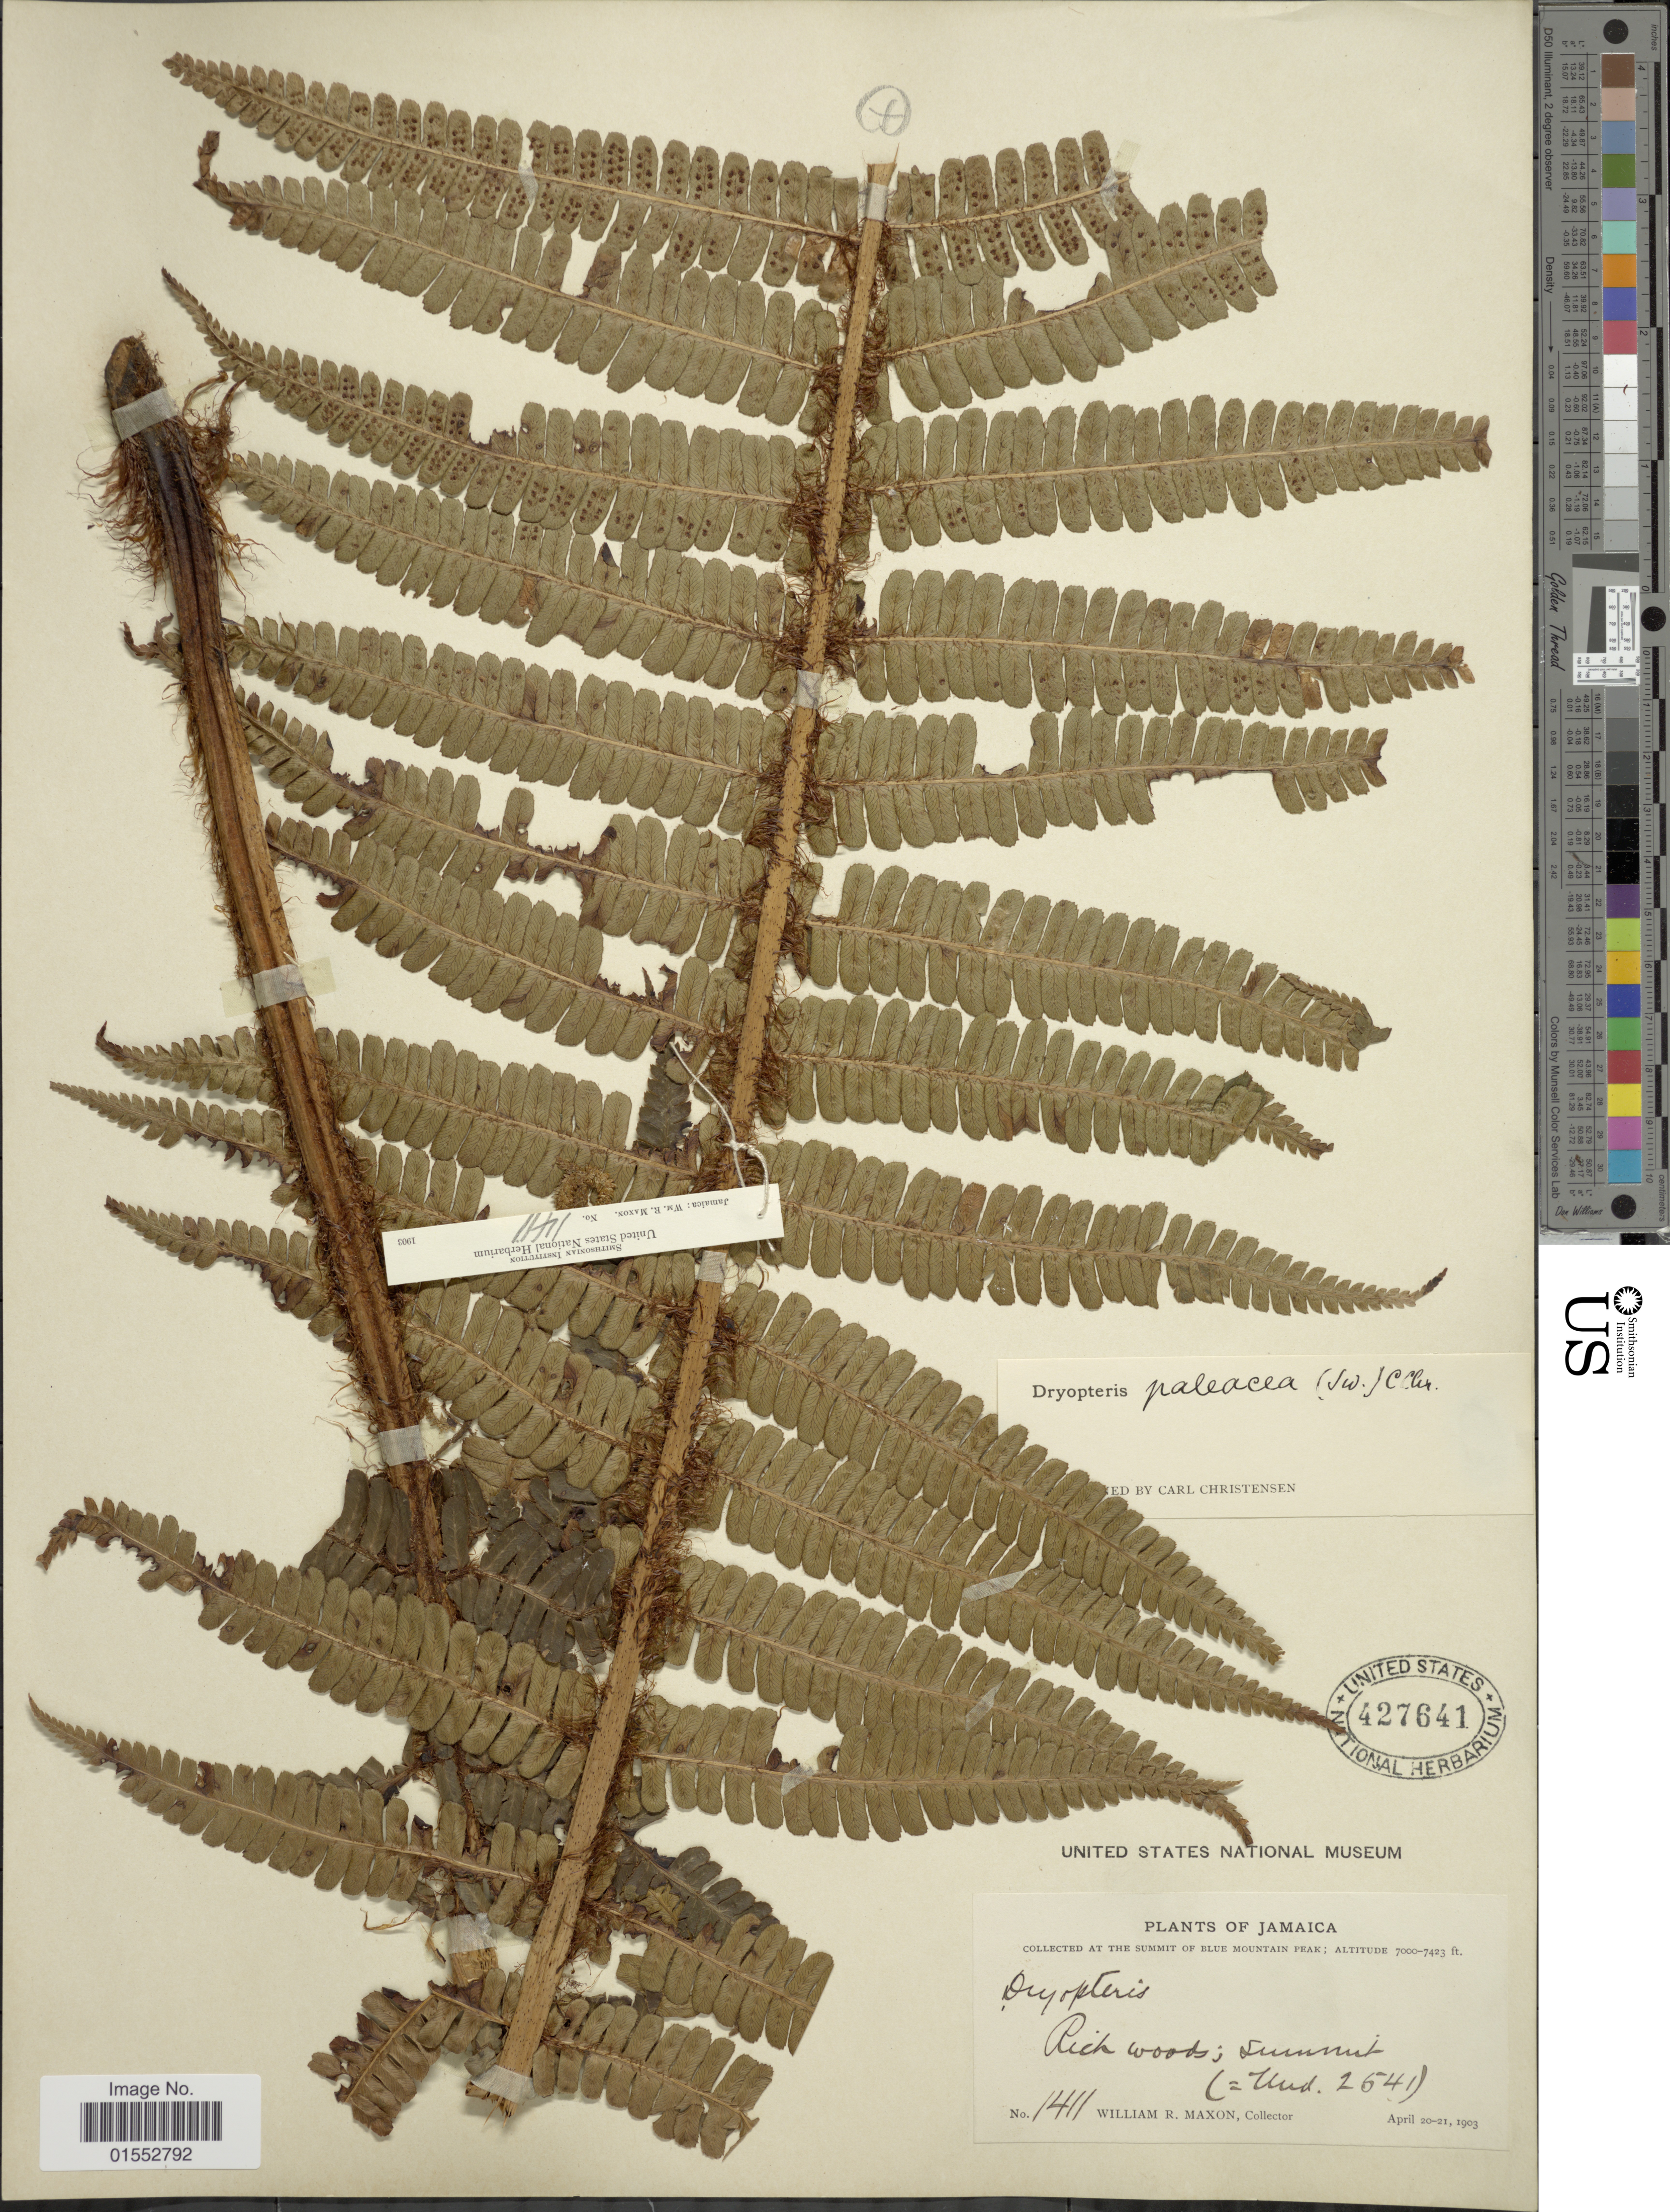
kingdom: Plantae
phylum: Tracheophyta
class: Polypodiopsida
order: Polypodiales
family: Dryopteridaceae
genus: Dryopteris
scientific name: Dryopteris wallichiana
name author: (Spreng.) Hyl.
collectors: W. R. Maxon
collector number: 1411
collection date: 1903-04-20/1903-04-21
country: Jamaica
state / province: Saint Thomas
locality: Summit of Blue Mountain Peak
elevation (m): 2134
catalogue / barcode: US 427641